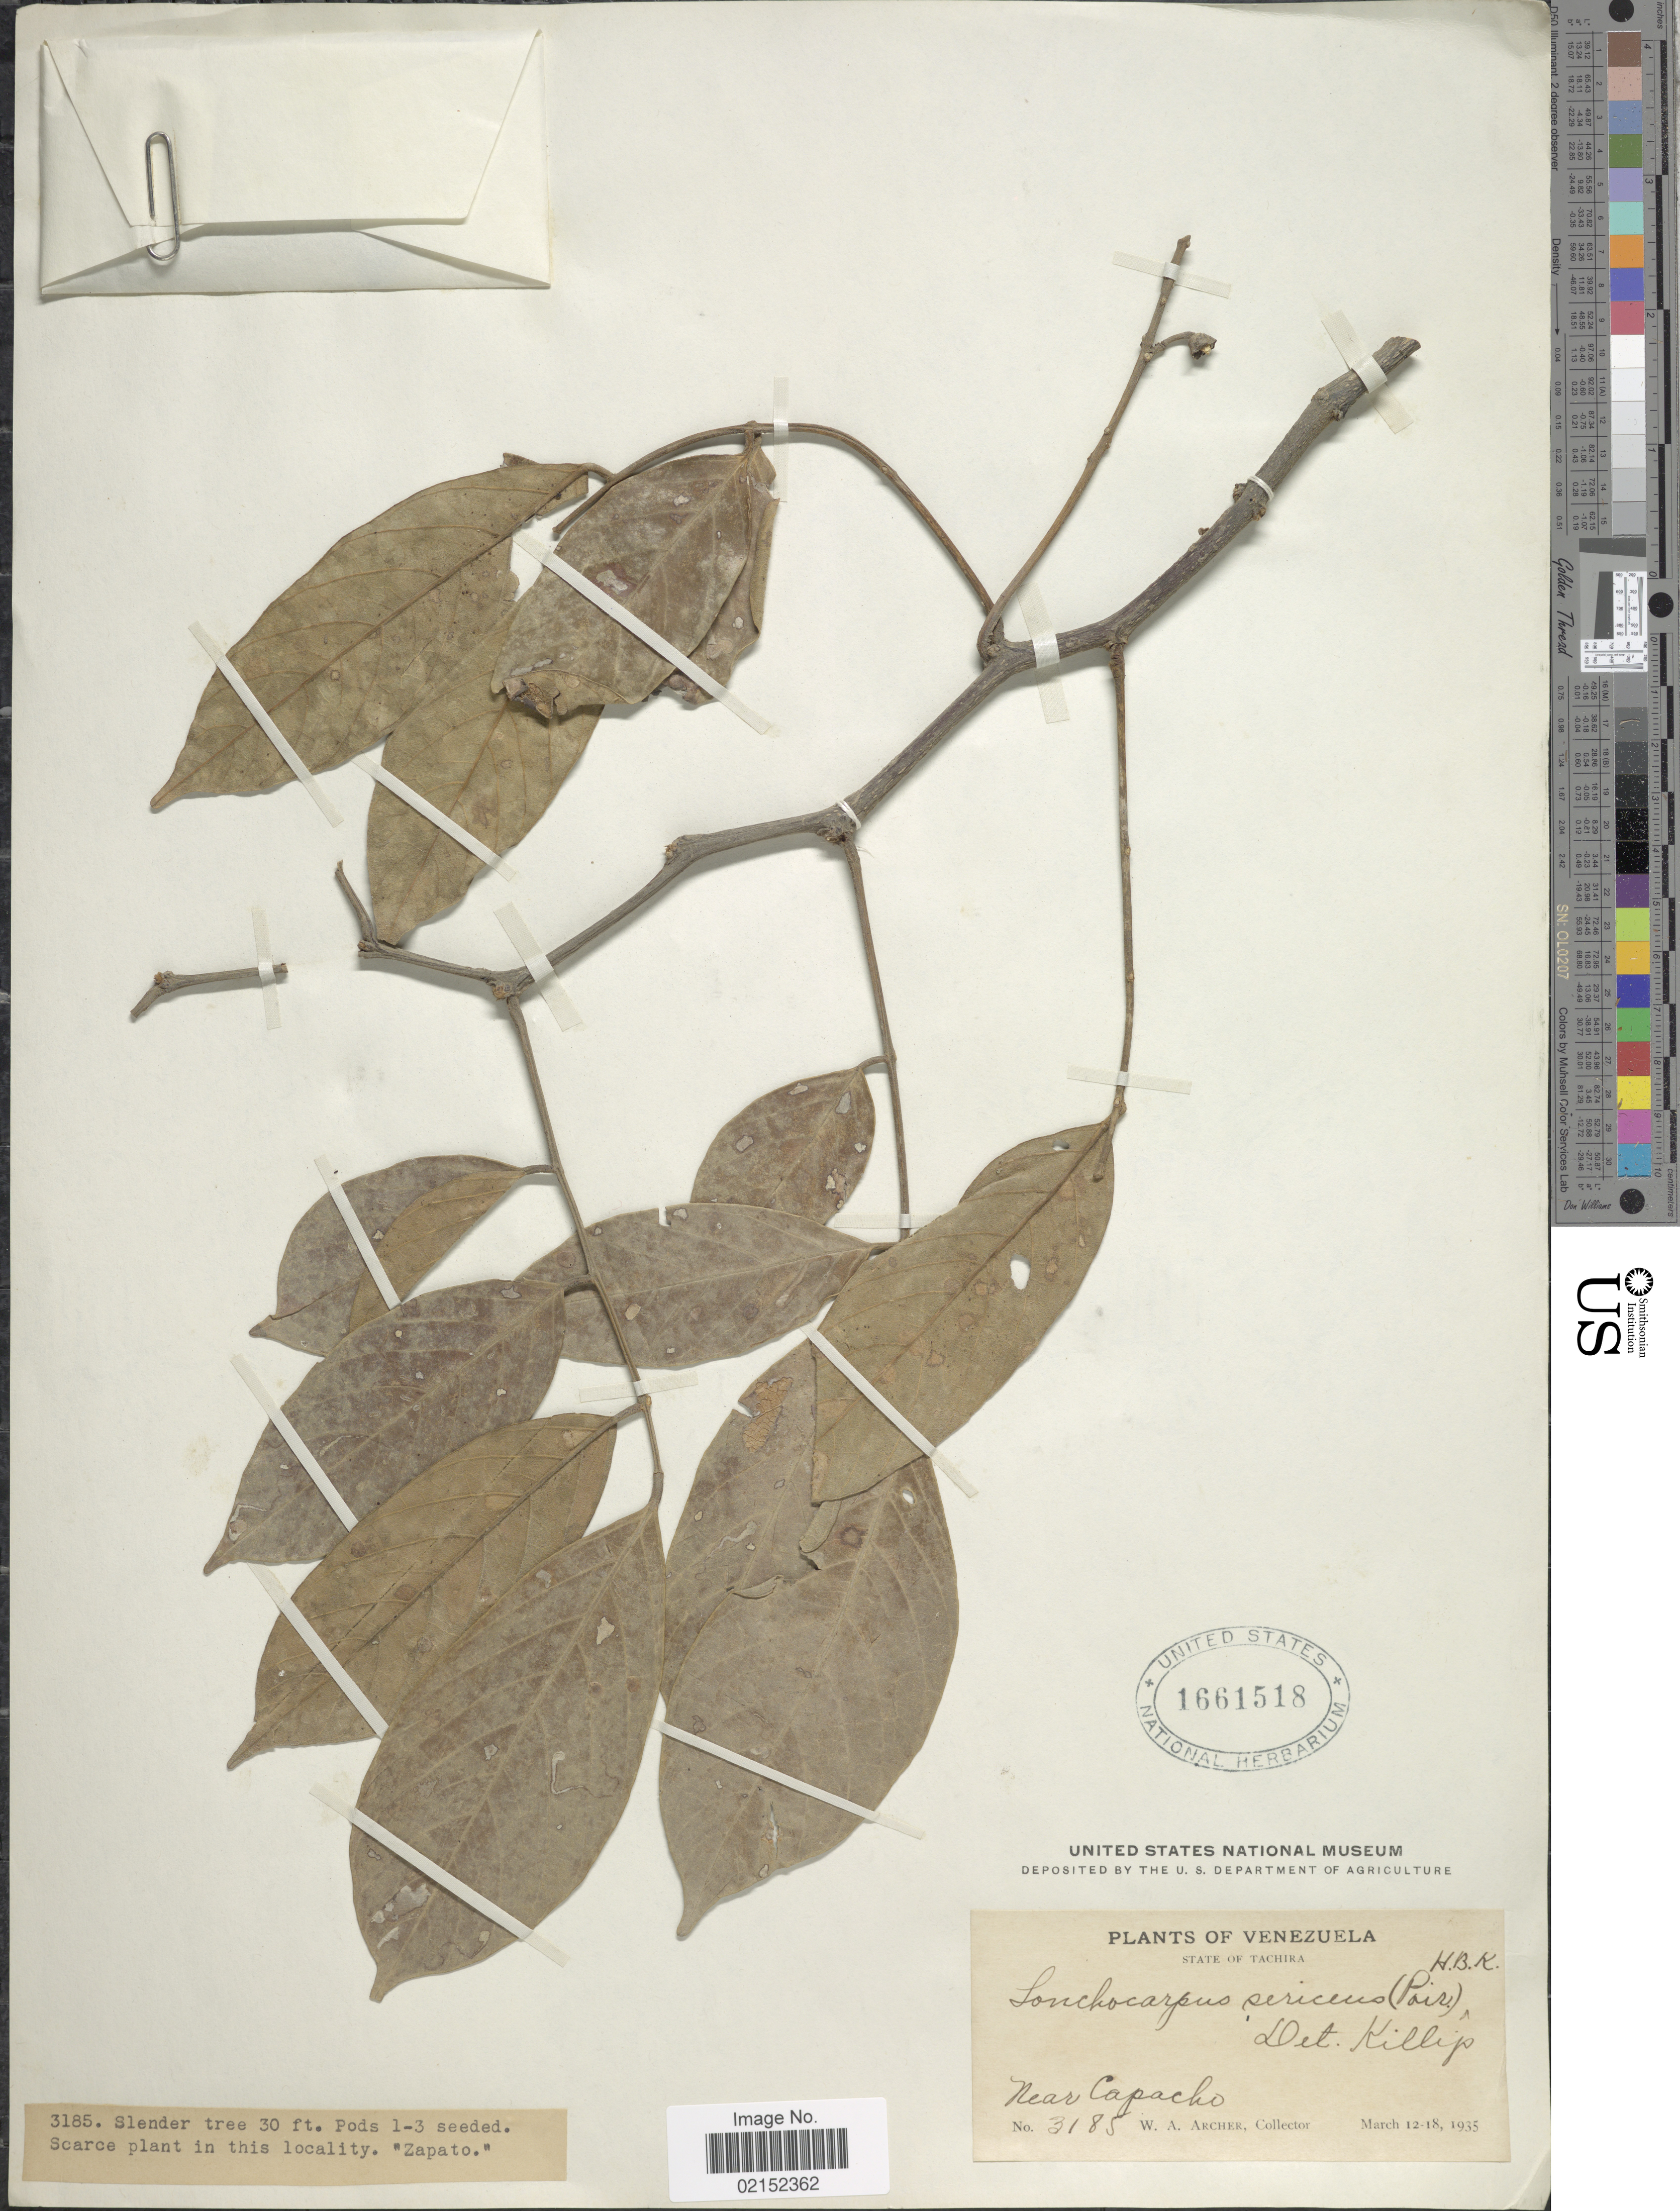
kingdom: Plantae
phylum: Tracheophyta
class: Magnoliopsida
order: Fabales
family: Fabaceae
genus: Lonchocarpus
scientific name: Lonchocarpus sericeus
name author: (Poir.) Kunth ex DC.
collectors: W. A. Archer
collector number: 3185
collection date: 1935-03-12/1935-03-18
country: Venezuela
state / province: Tachira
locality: Near Capacho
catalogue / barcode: US 1661518